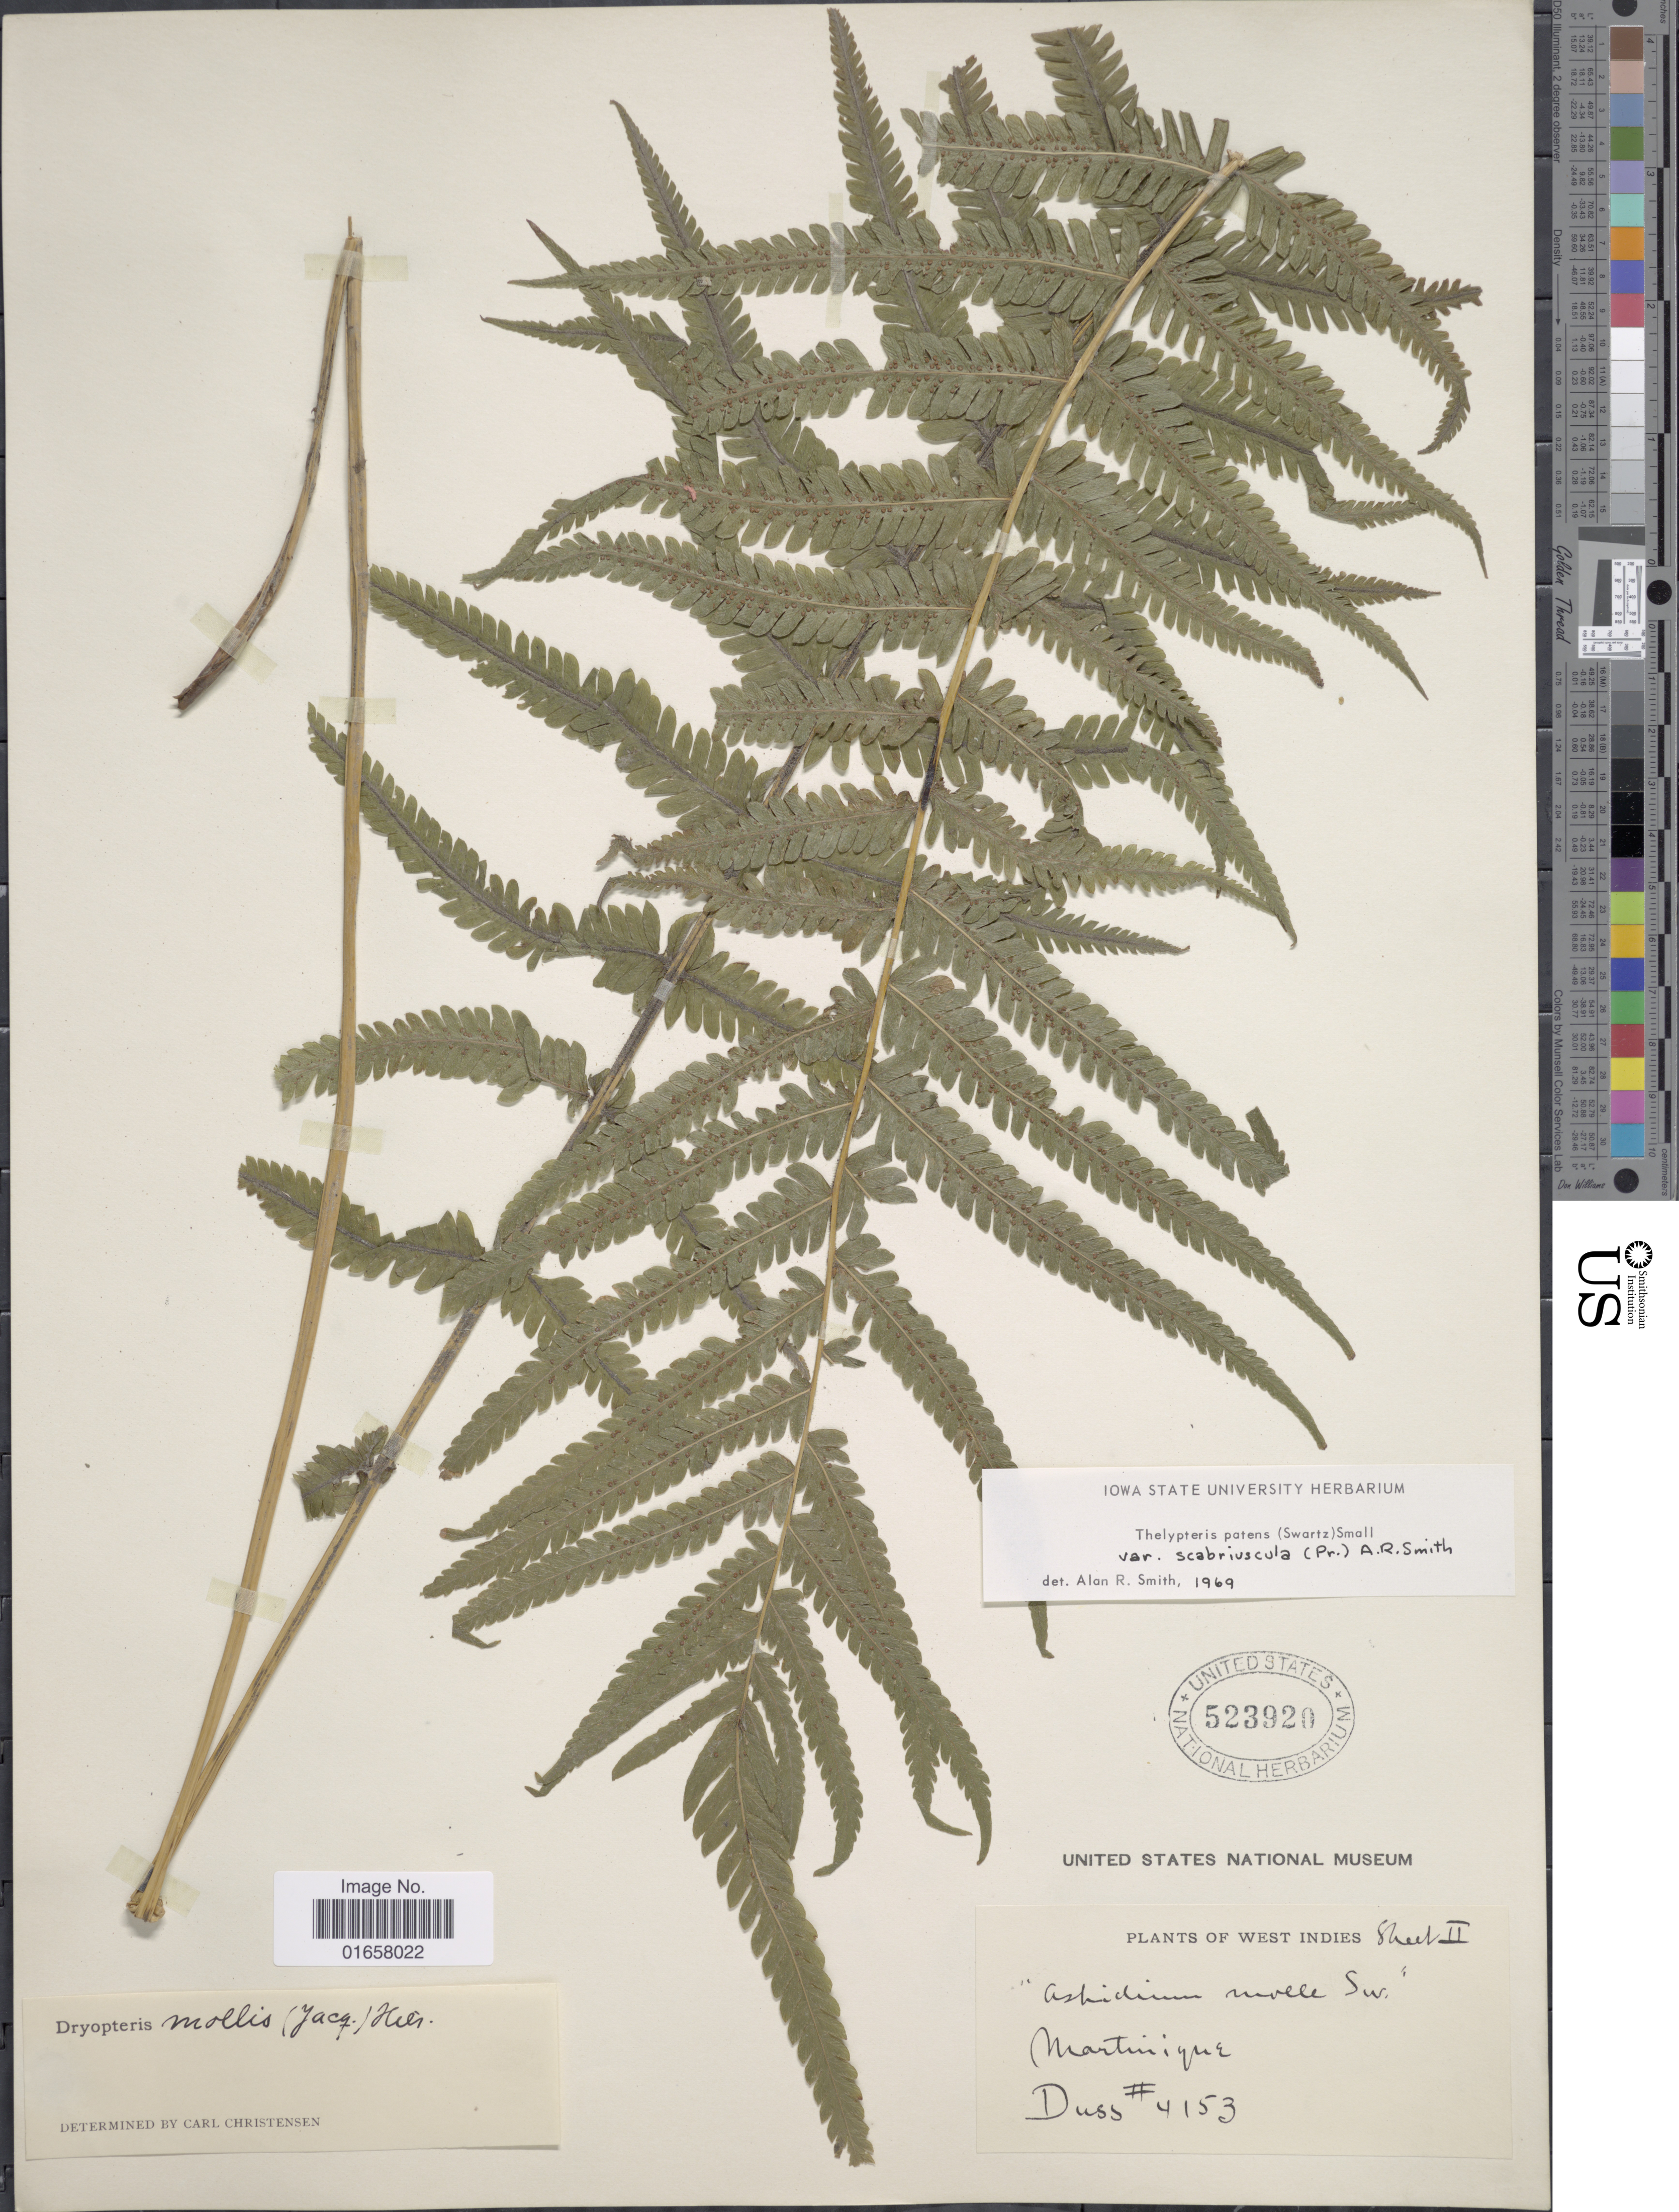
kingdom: Plantae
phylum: Tracheophyta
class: Polypodiopsida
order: Polypodiales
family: Thelypteridaceae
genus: Christella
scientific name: Christella patens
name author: (Sw.) Holttum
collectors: -. Duss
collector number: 4153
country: Martinique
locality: West Indies, Martinique.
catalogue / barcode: US 523920